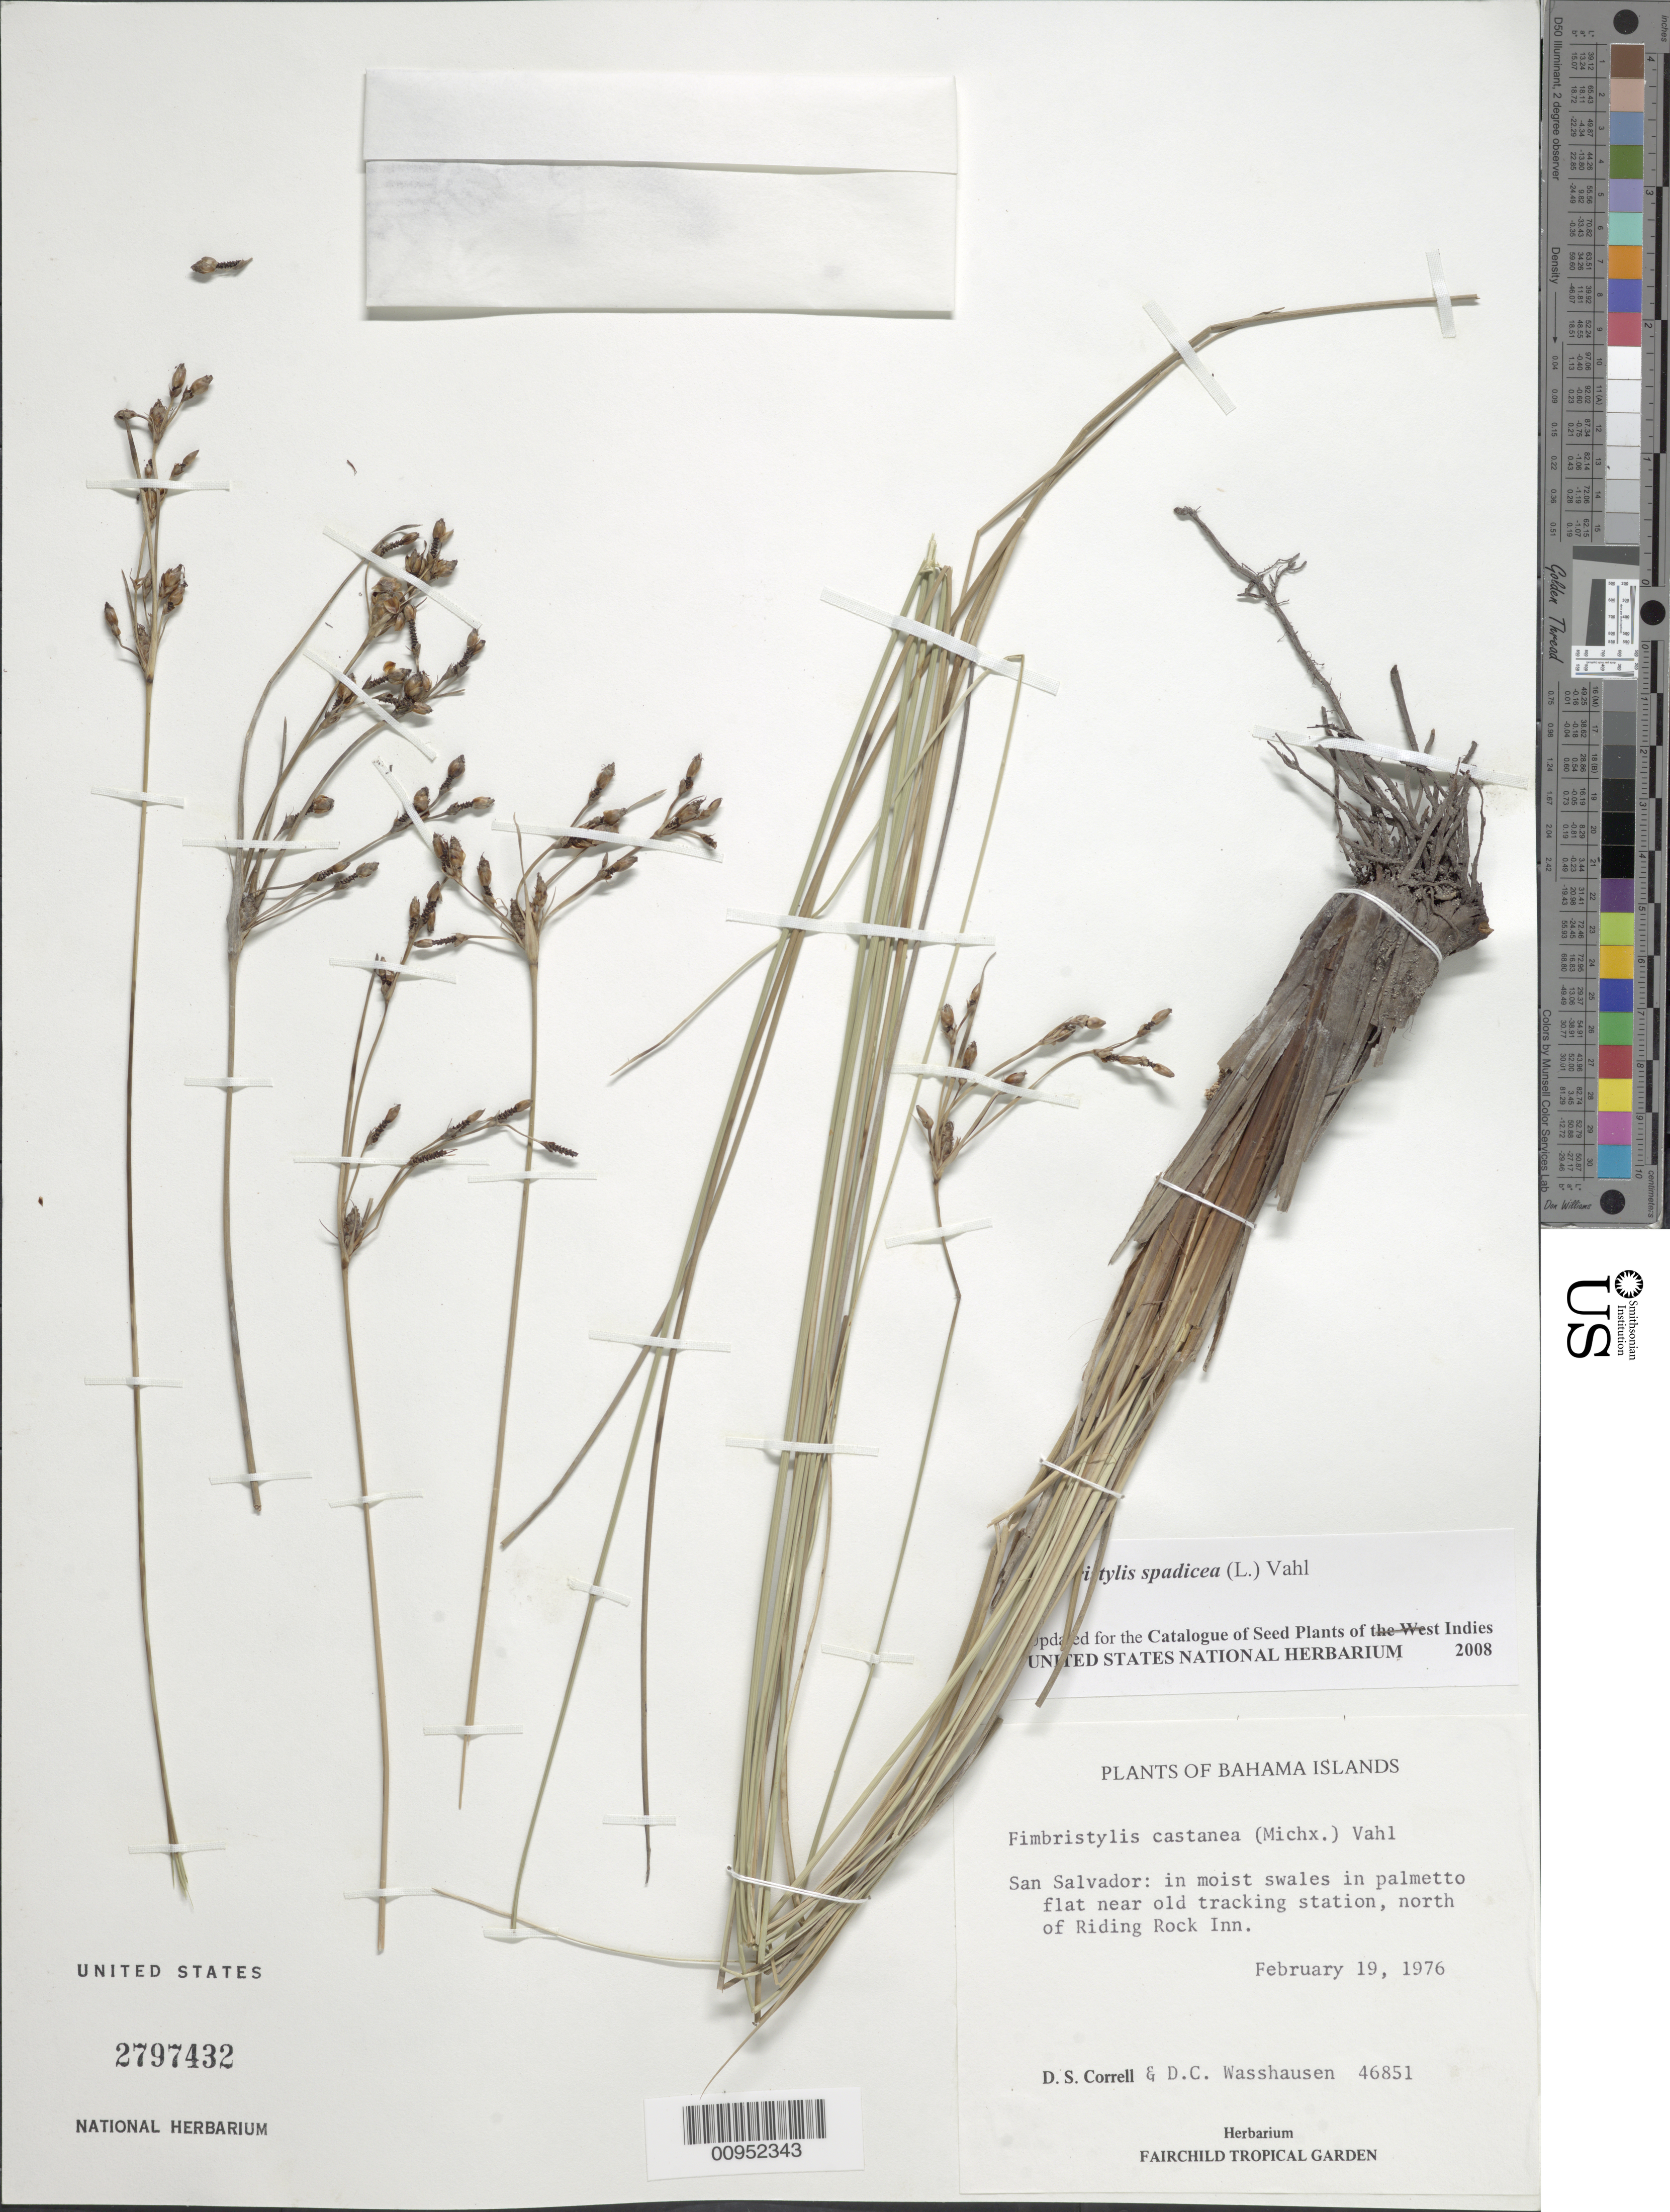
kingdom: Plantae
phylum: Tracheophyta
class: Liliopsida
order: Poales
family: Cyperaceae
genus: Fimbristylis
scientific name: Fimbristylis spadicea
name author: (L.) Vahl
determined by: Strong, M. T., (US), Smithsonian Institution - National Museum of Natural History (UNITED STATES)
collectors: D. S. Correll & D. C. Wasshausen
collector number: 46851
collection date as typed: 19 Feb 1976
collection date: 1976-02-19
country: Bahamas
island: San Salvador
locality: Near old tracking station, N of Riding Rock Inn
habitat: In moist swales in palmetto flat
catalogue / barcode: US 2797432